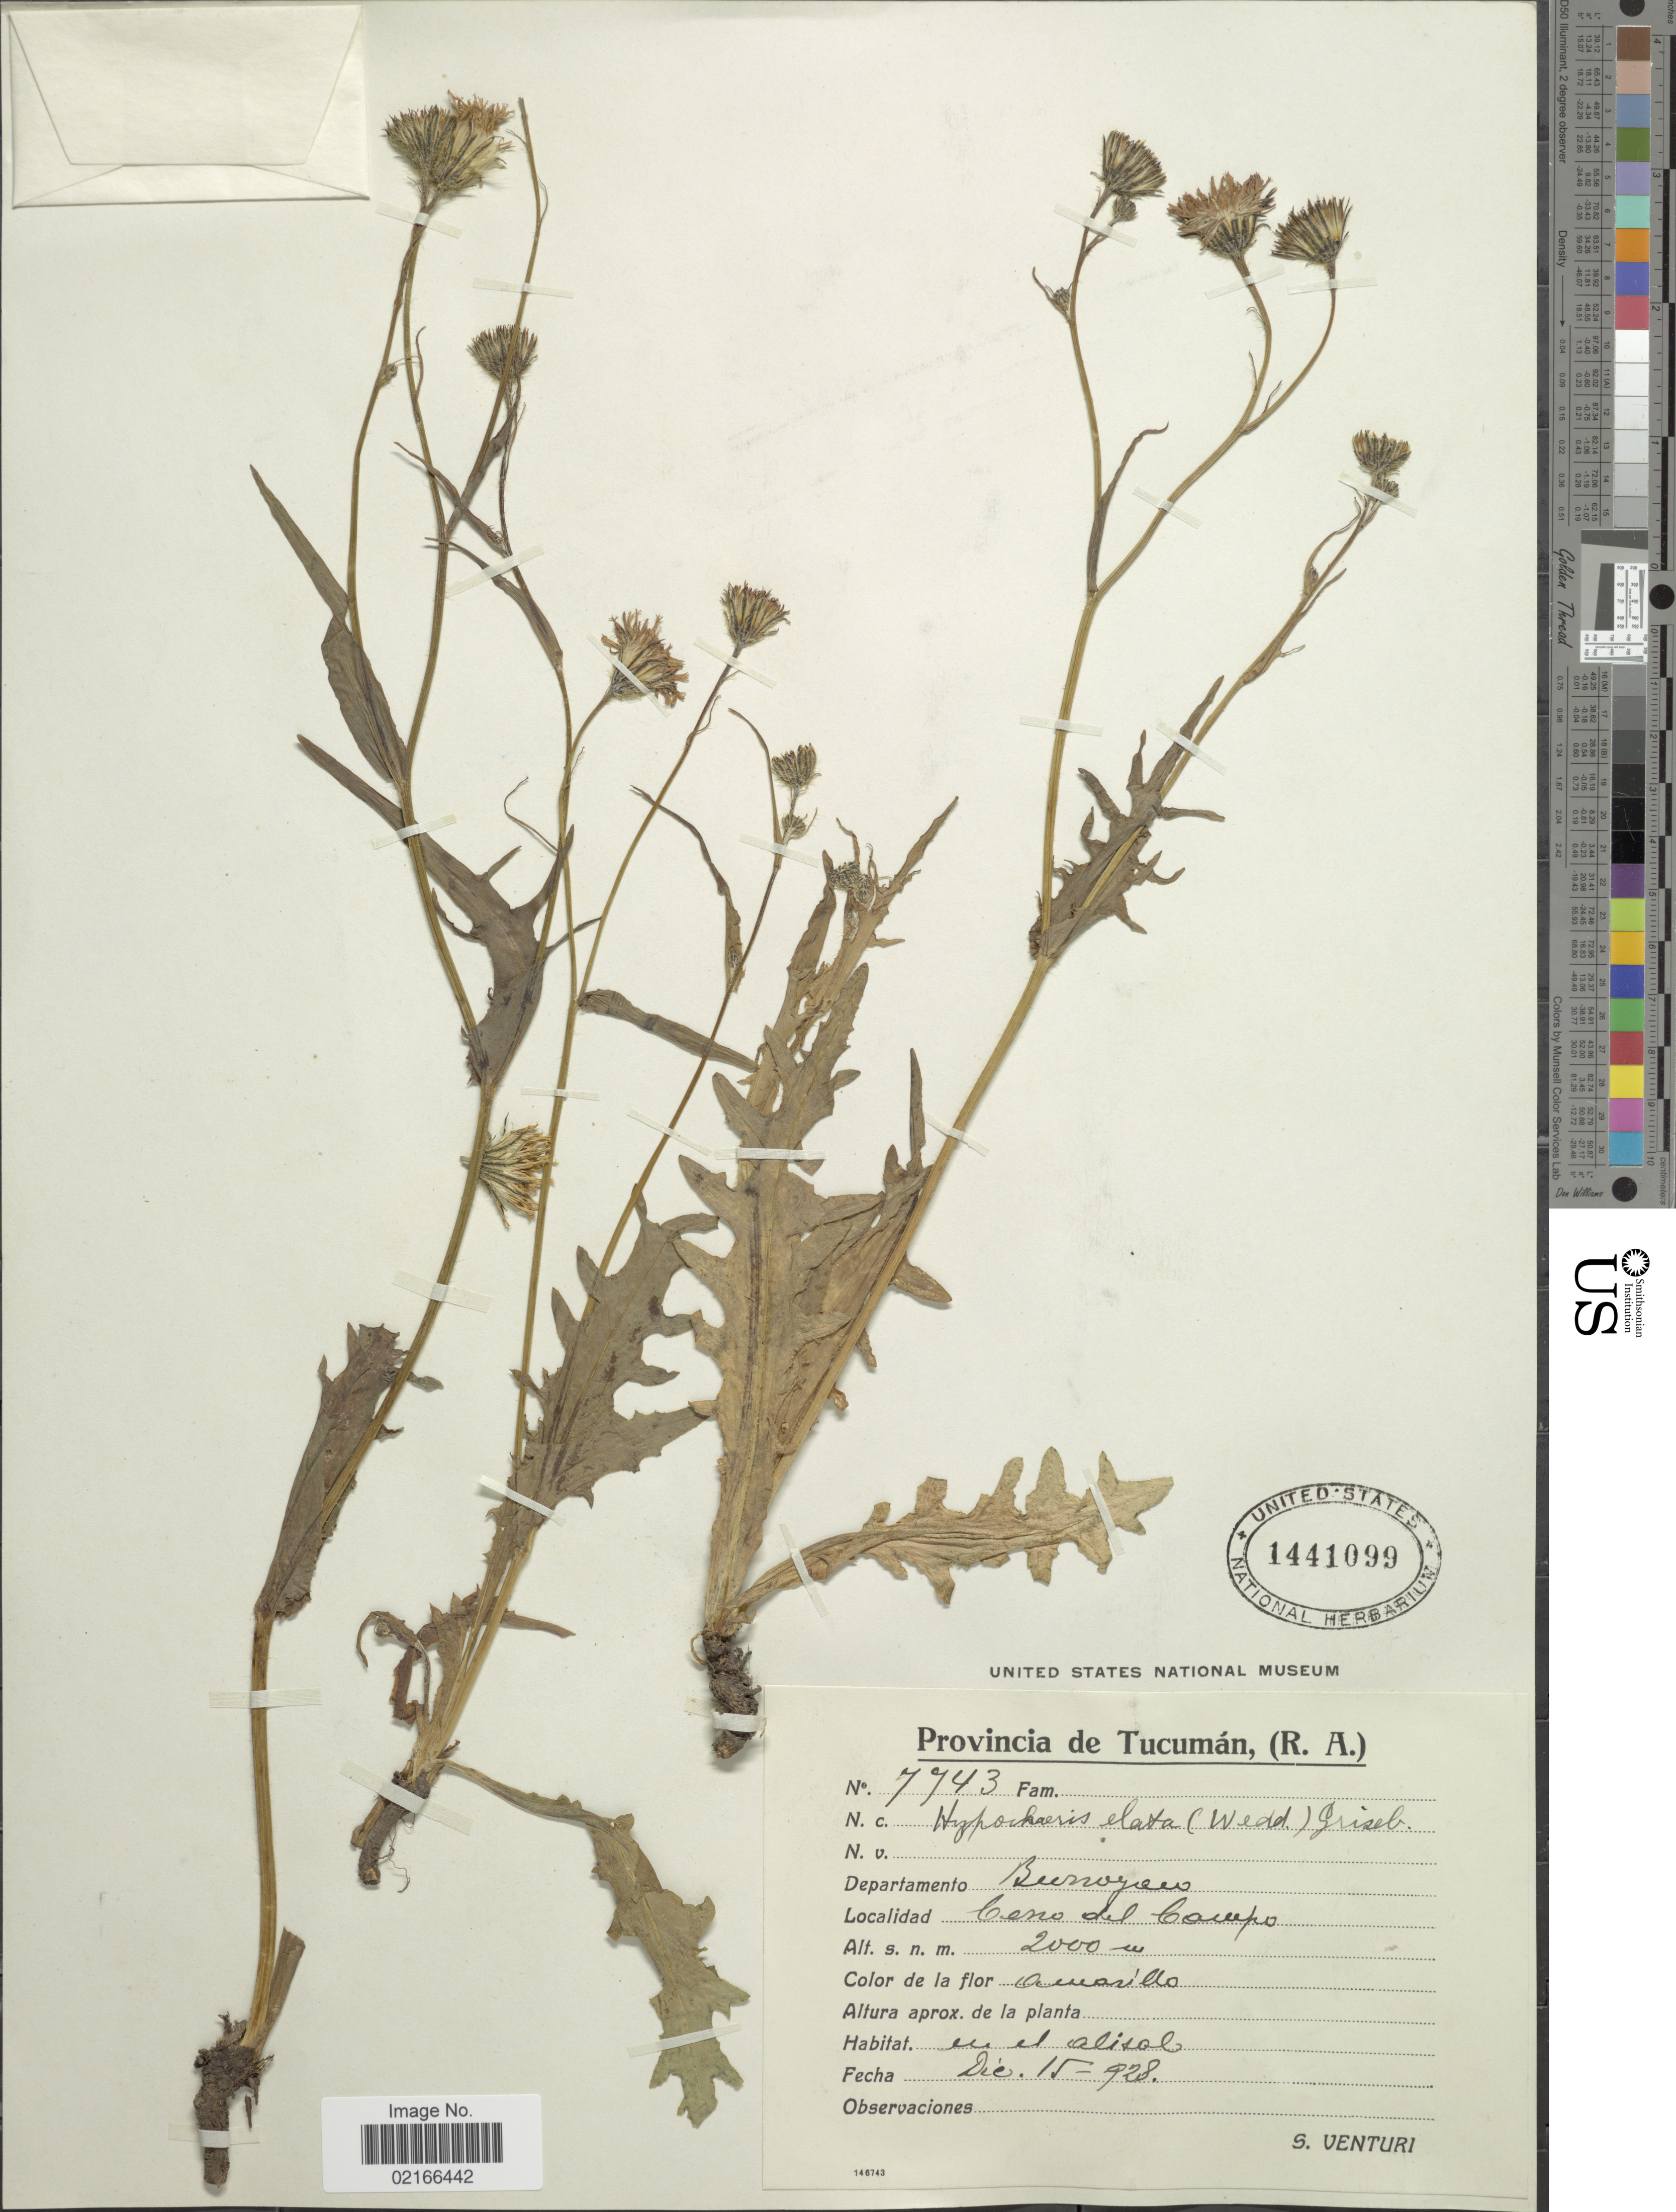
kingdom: Plantae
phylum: Tracheophyta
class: Magnoliopsida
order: Asterales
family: Asteraceae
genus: Hypochaeris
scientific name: Hypochaeris elata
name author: (Wedd.) Griseb.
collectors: S. Venturi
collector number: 7743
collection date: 1928-12-15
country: Argentina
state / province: Tucumán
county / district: Burruyacú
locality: Cerro del Campo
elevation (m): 2000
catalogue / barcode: US 1441099